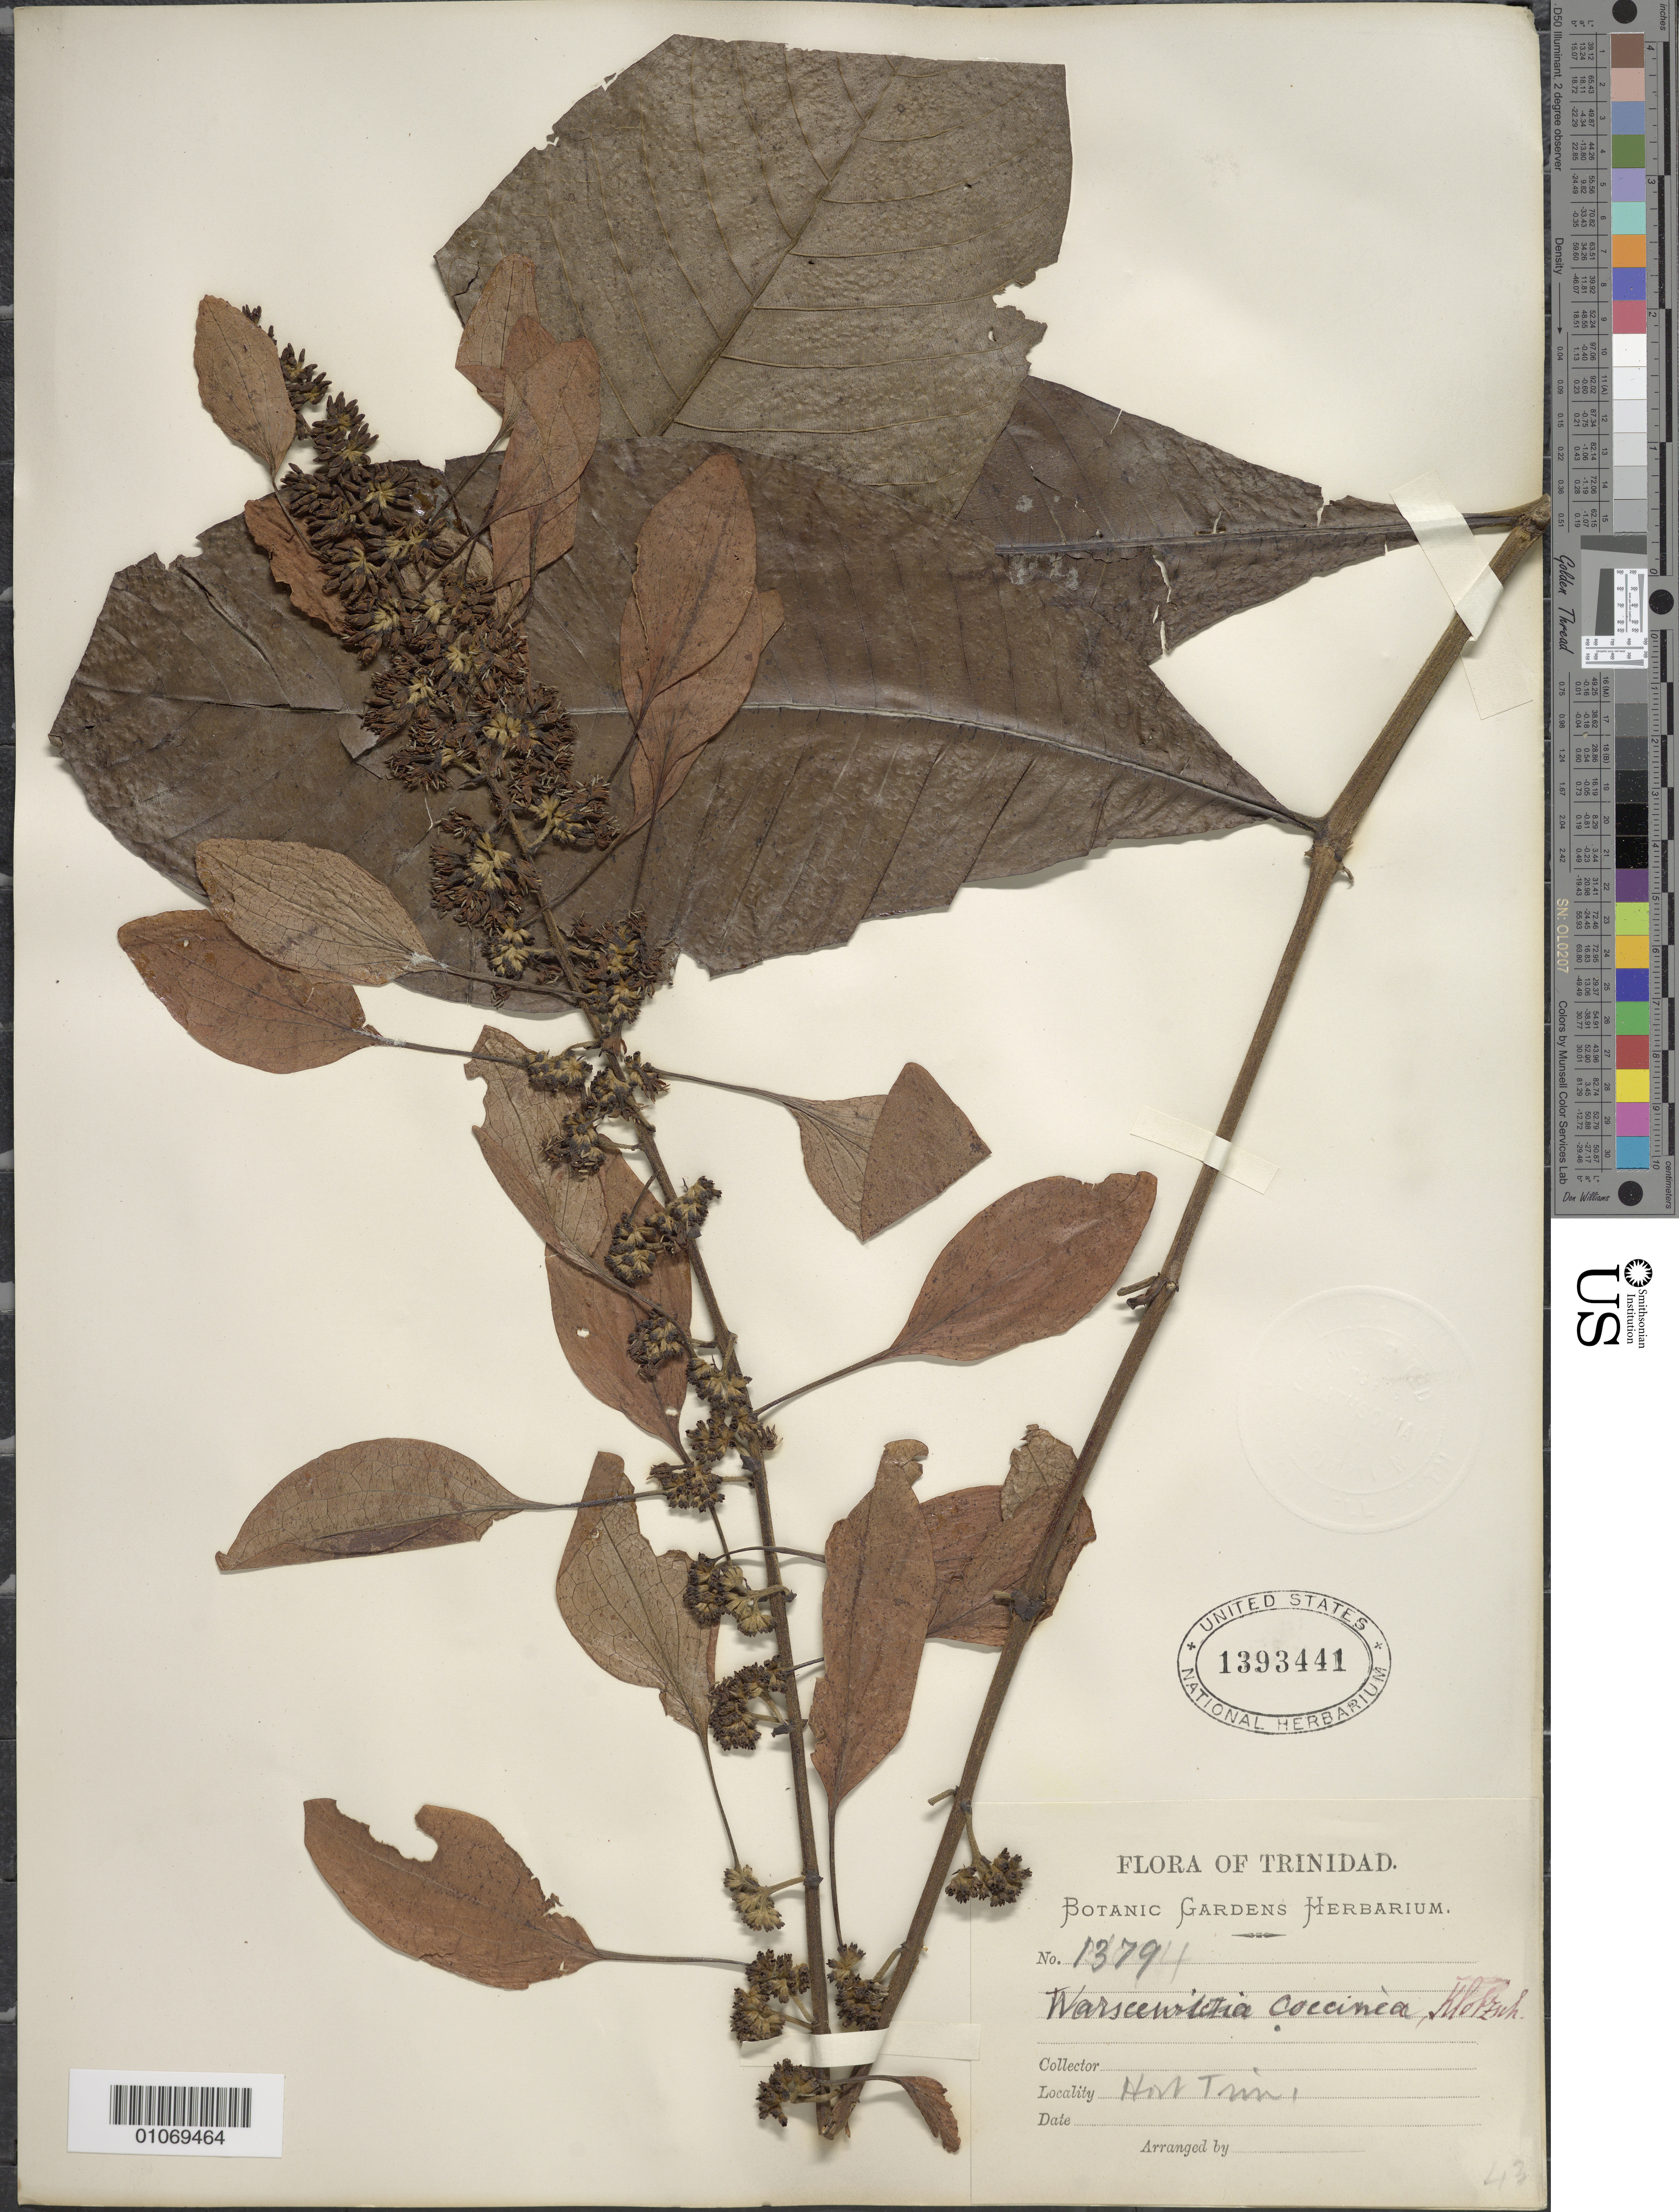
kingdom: Plantae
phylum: Tracheophyta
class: Magnoliopsida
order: Gentianales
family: Rubiaceae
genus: Warszewiczia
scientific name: Warszewiczia coccinea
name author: (Vahl) Klotzsch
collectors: Botanic Gardens Herbarium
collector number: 1379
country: Trinidad and Tobago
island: Trinidad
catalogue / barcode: US 1393441